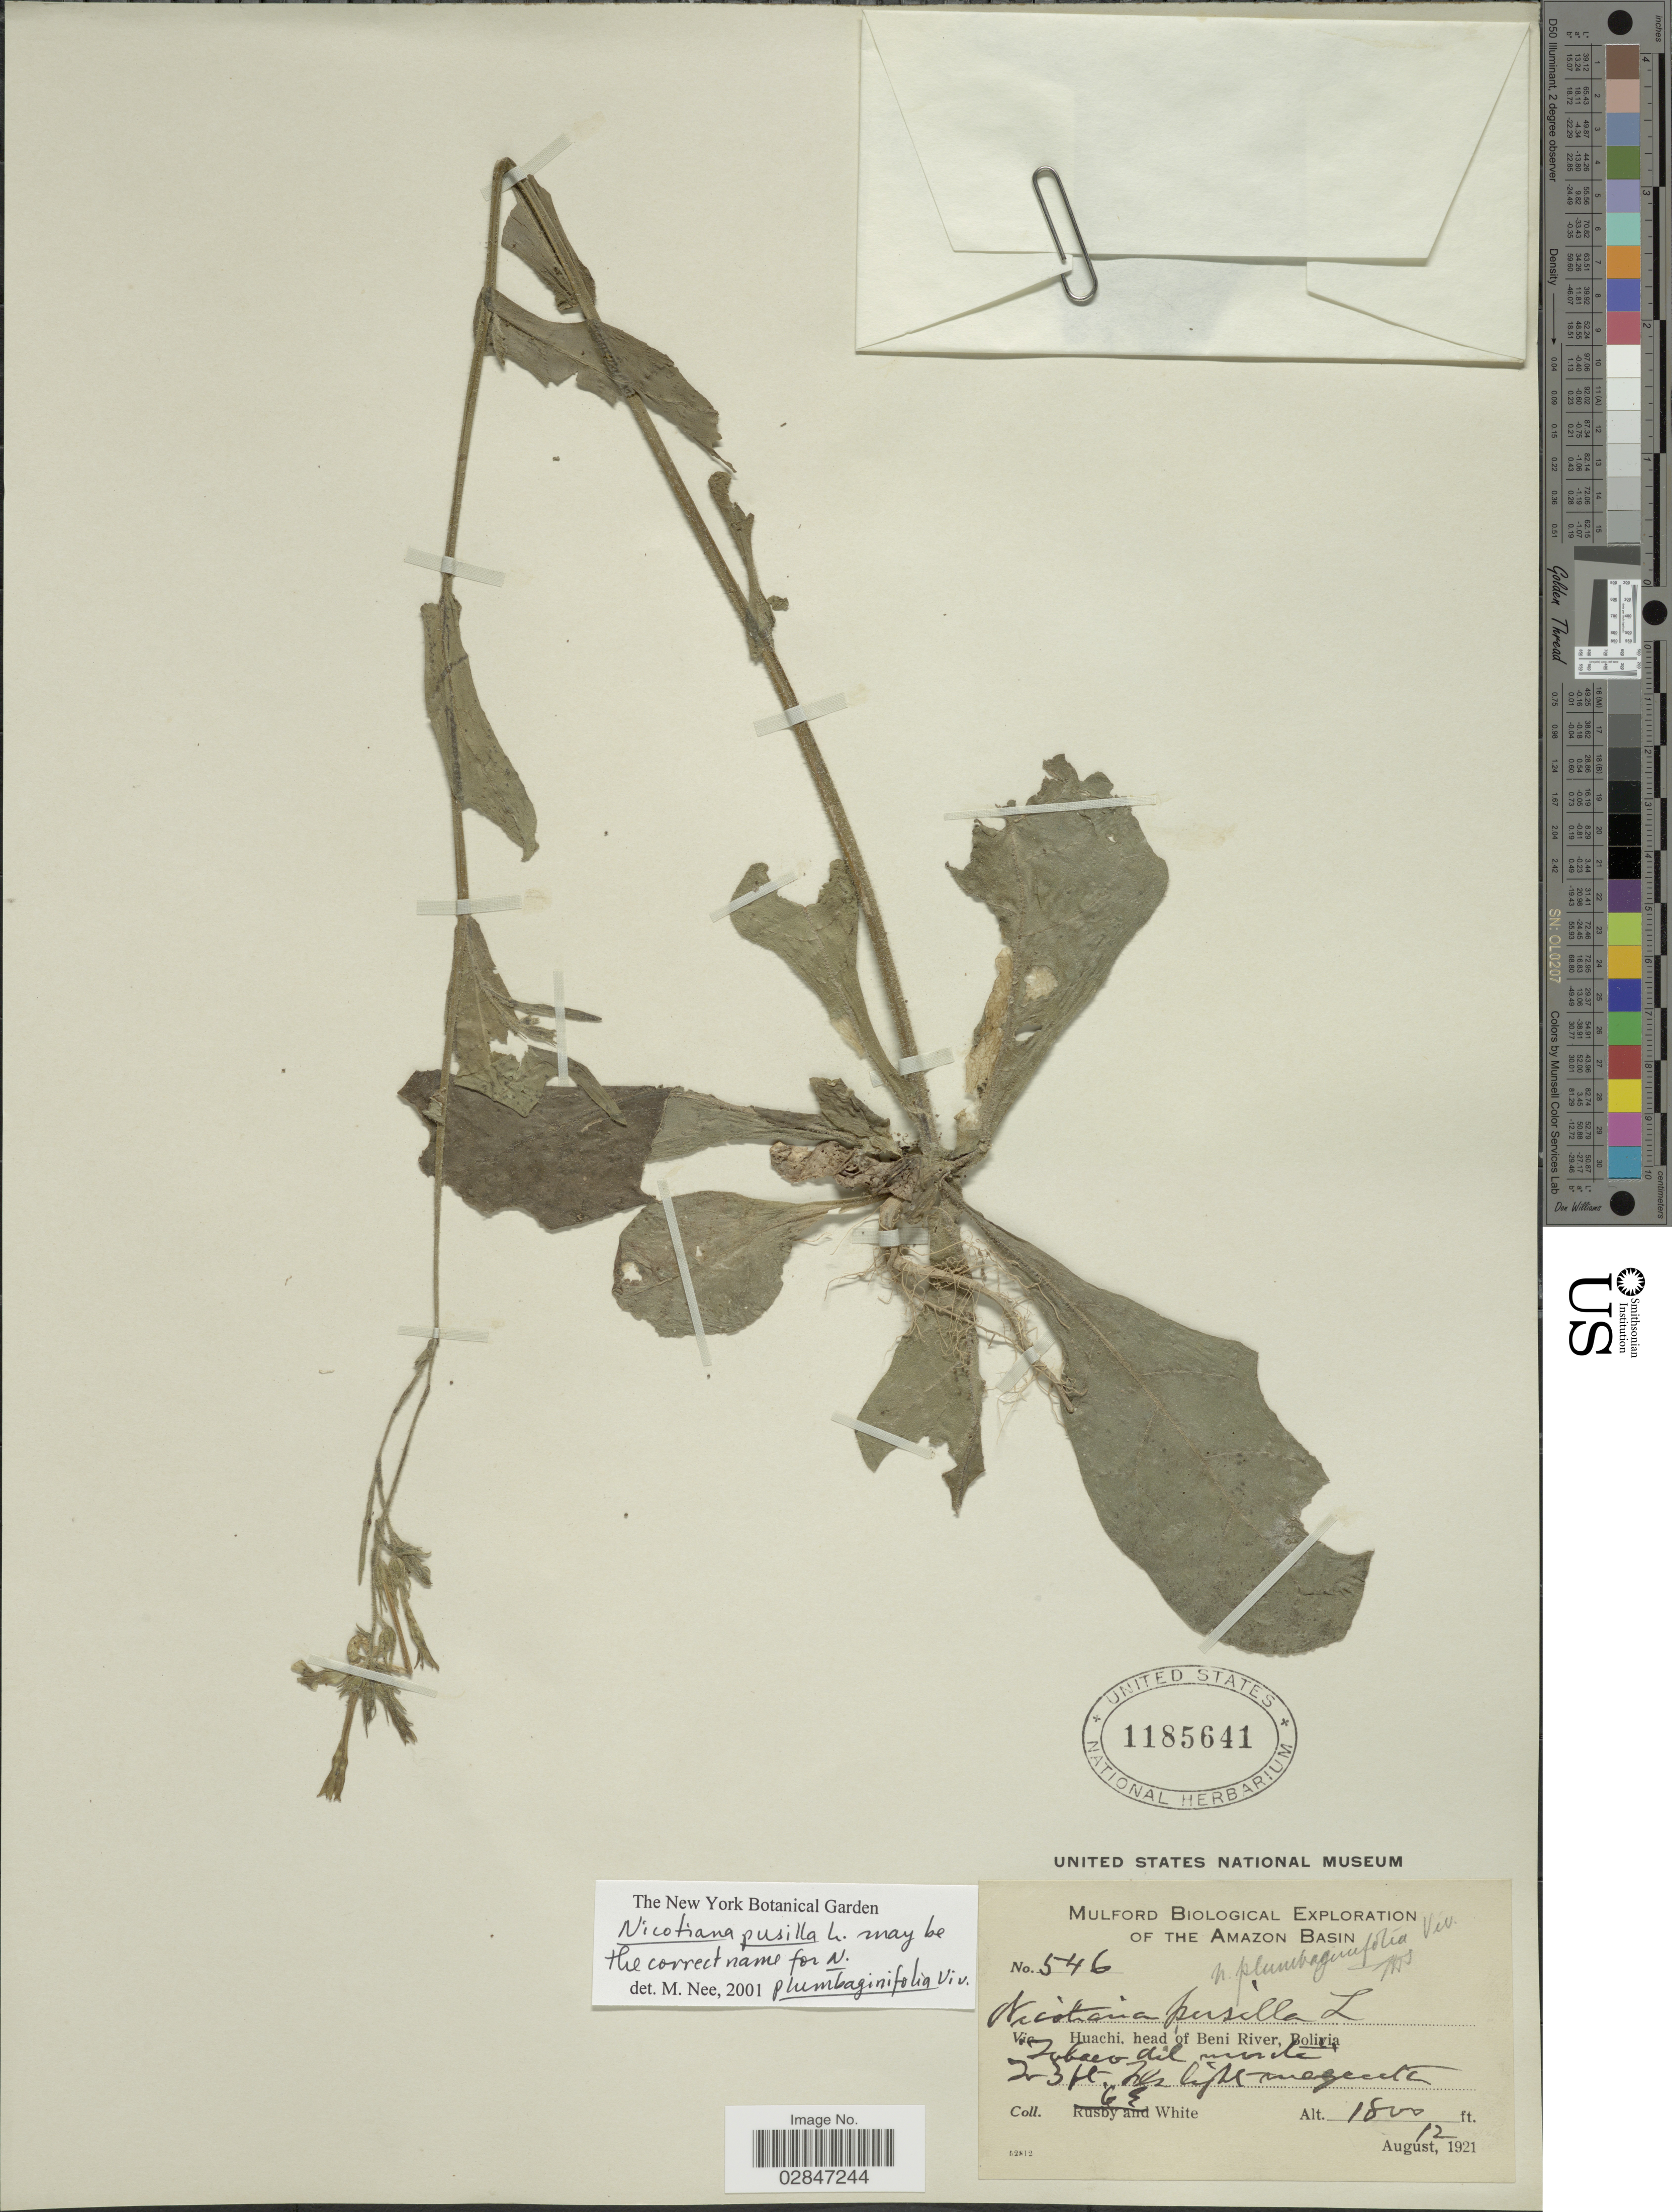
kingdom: Plantae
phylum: Tracheophyta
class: Magnoliopsida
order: Solanales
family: Solanaceae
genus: Nicotiana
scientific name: Nicotiana plumbaginifolia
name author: Viv.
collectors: O. E. White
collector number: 546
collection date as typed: August 12, 1921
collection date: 1921-08-12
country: Bolivia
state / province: Beni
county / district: Iténez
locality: Huachi, head of Beni River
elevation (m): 549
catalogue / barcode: US 1185641